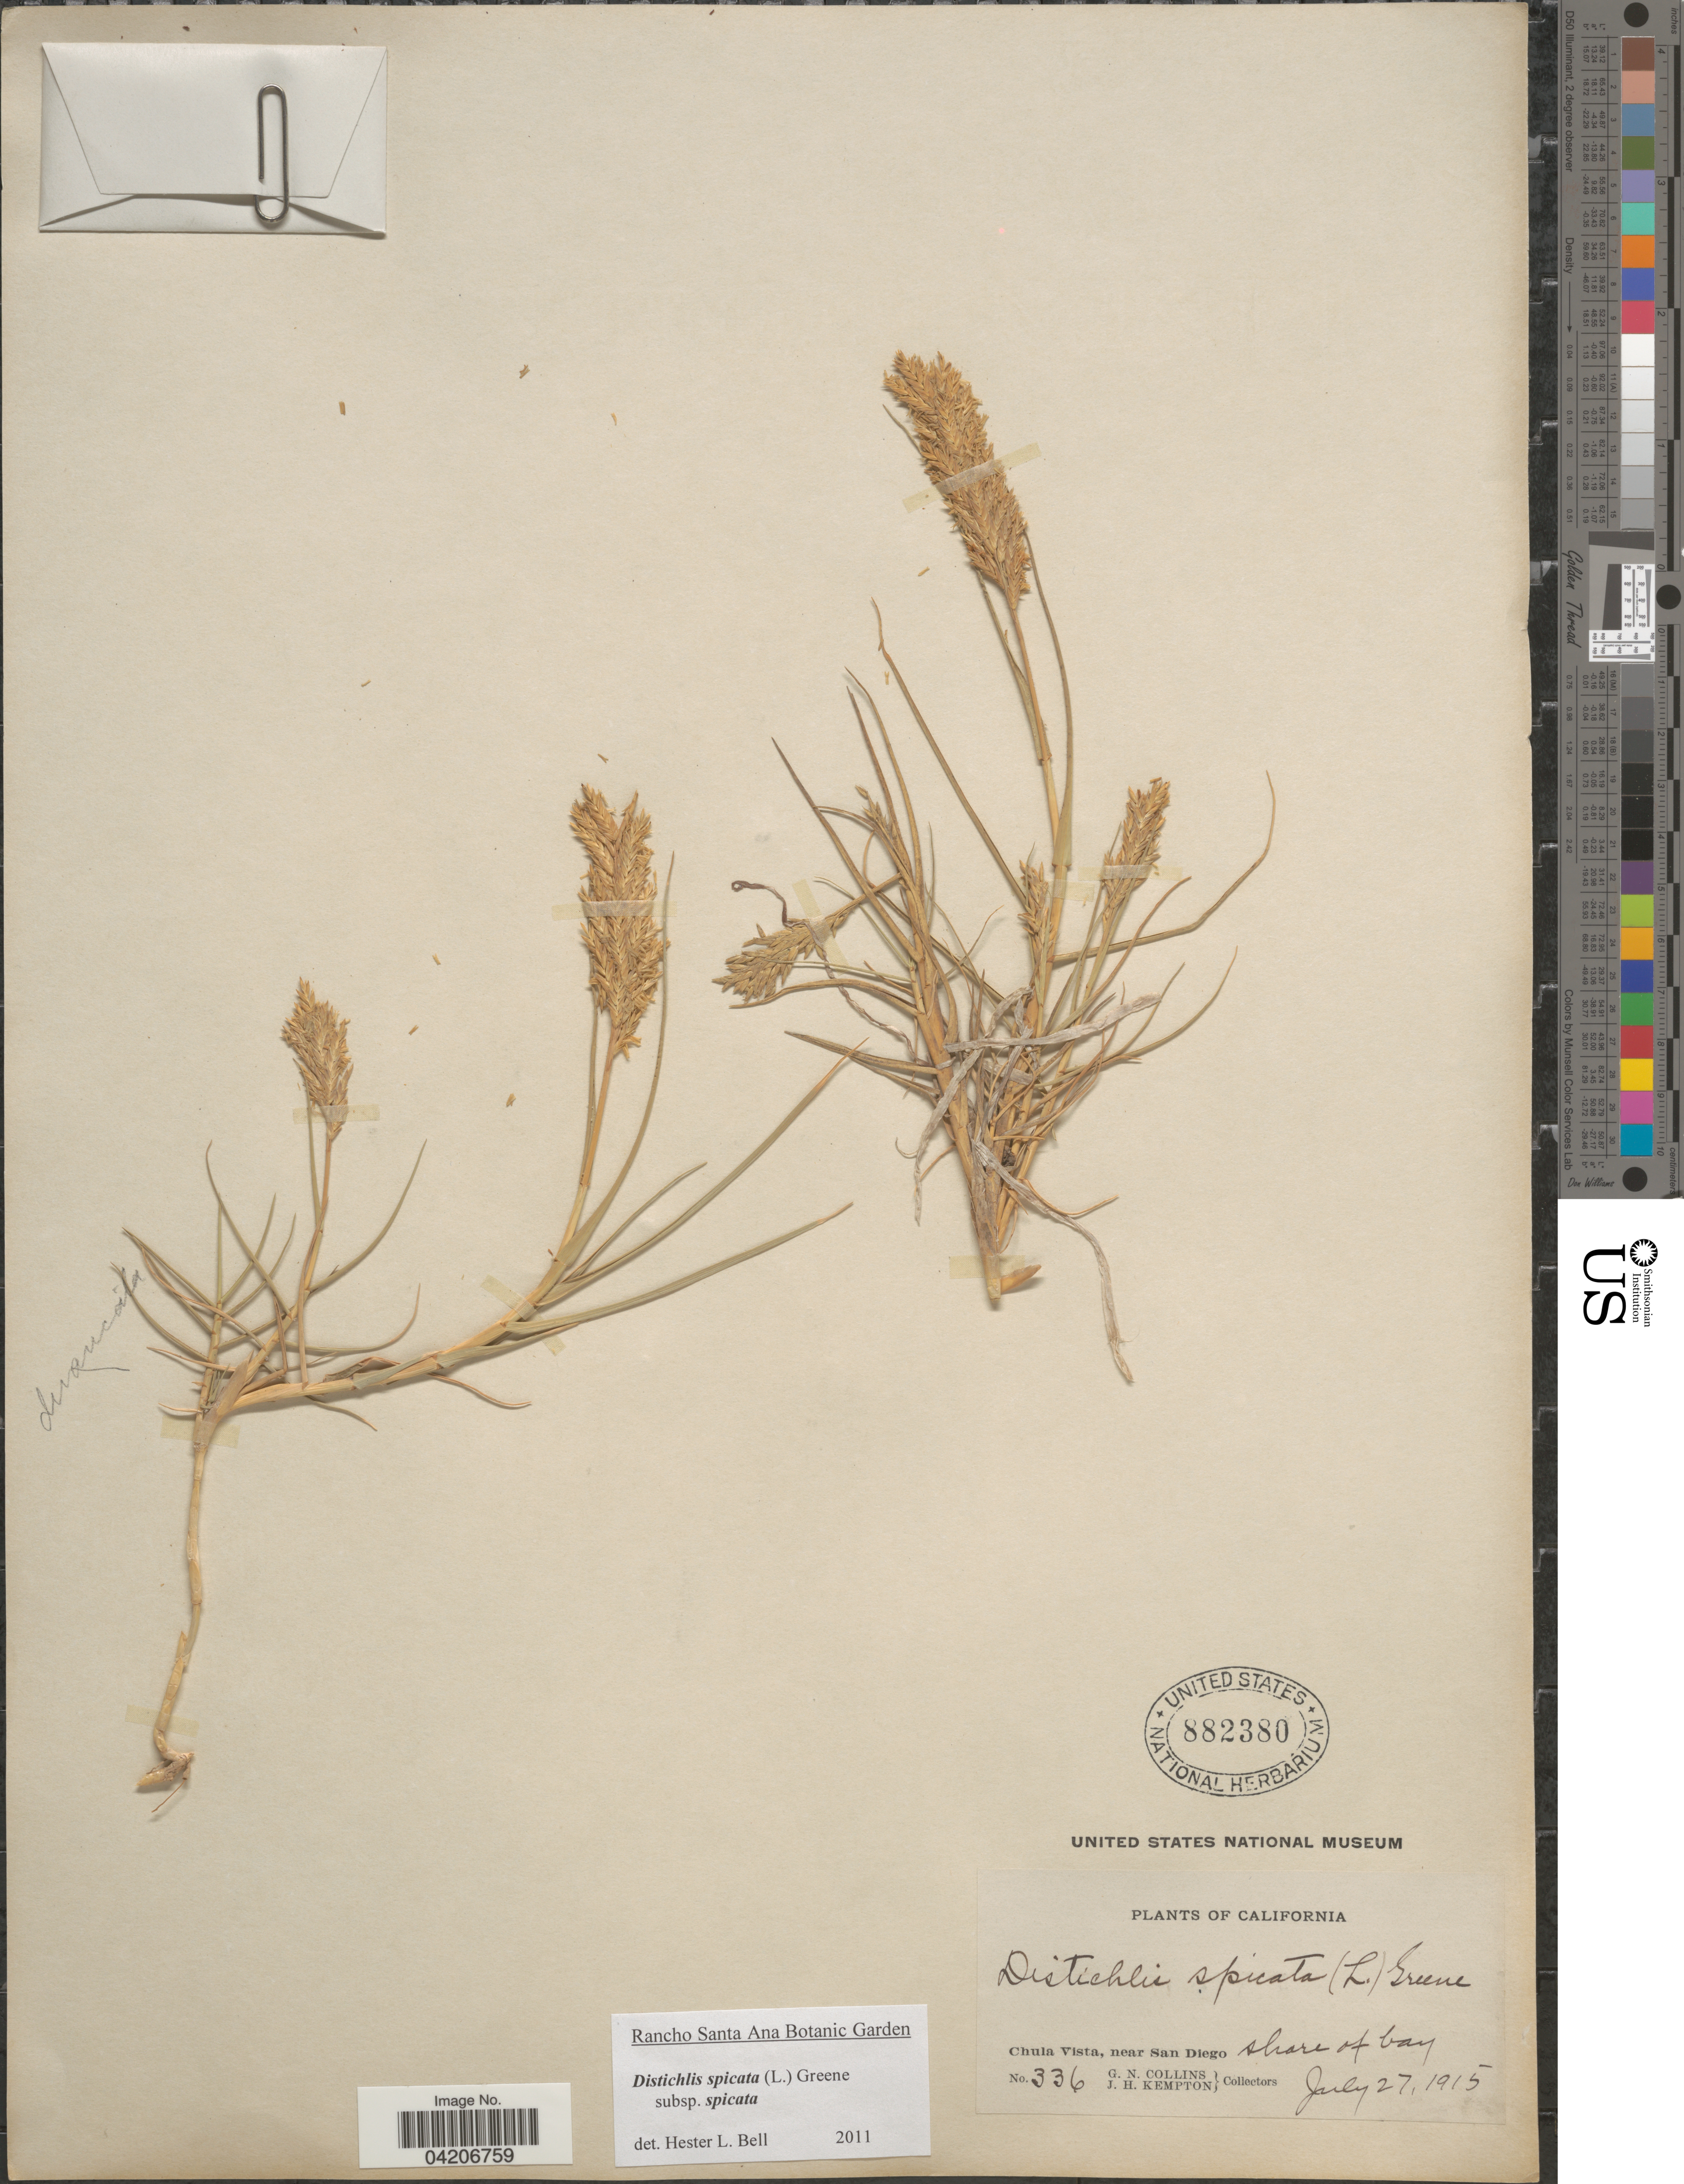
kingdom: Plantae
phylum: Tracheophyta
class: Liliopsida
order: Poales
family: Poaceae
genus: Distichlis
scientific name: Distichlis spicata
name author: (L.) Greene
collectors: G. Collins & J. H. Kempton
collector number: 336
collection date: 1915-07-27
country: United States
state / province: California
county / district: San Diego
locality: Chula Vista, near San Diego.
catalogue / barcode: US 882380